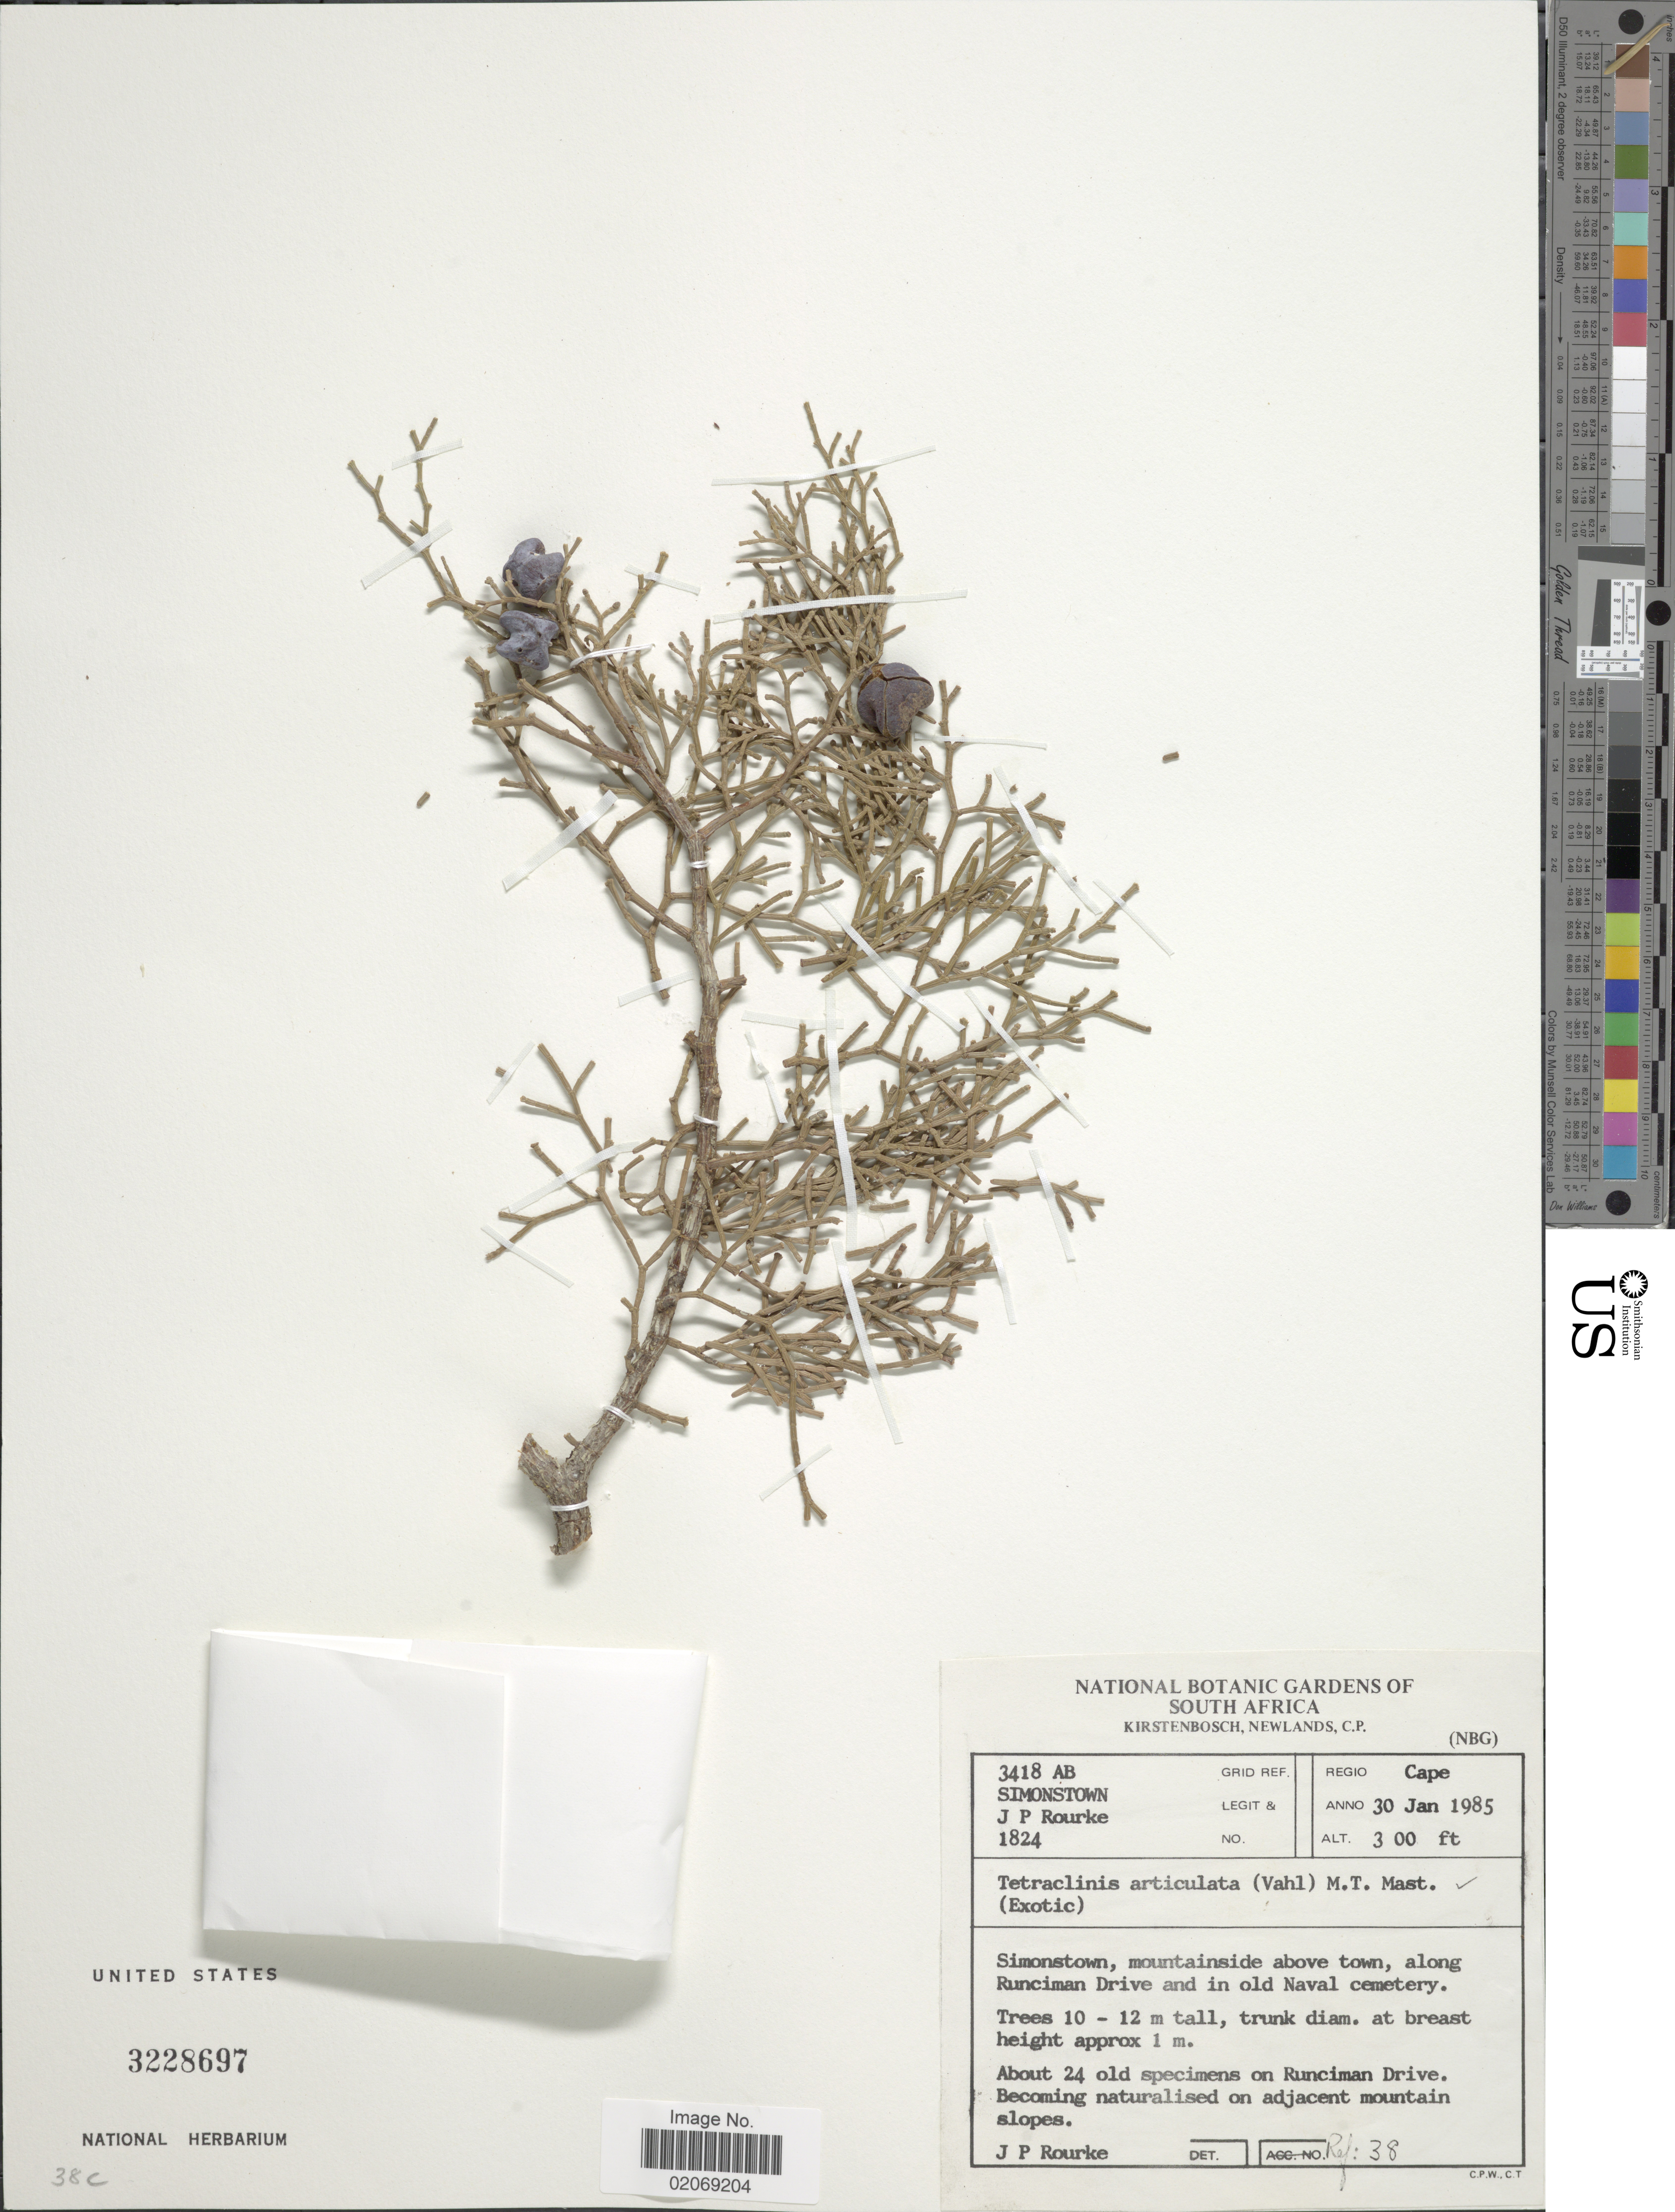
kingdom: Plantae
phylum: Tracheophyta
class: Pinopsida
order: Pinales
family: Cupressaceae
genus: Tetraclinis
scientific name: Tetraclinis articulata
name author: (Vahl) Mast.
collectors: J. Rourke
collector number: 1824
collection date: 1985-01-30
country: South Africa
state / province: Western Cape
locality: Regio Cape. Simonstown, mountainside above town, along Runciman Drive and in old Naval cemetery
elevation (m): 91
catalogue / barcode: US 3228697